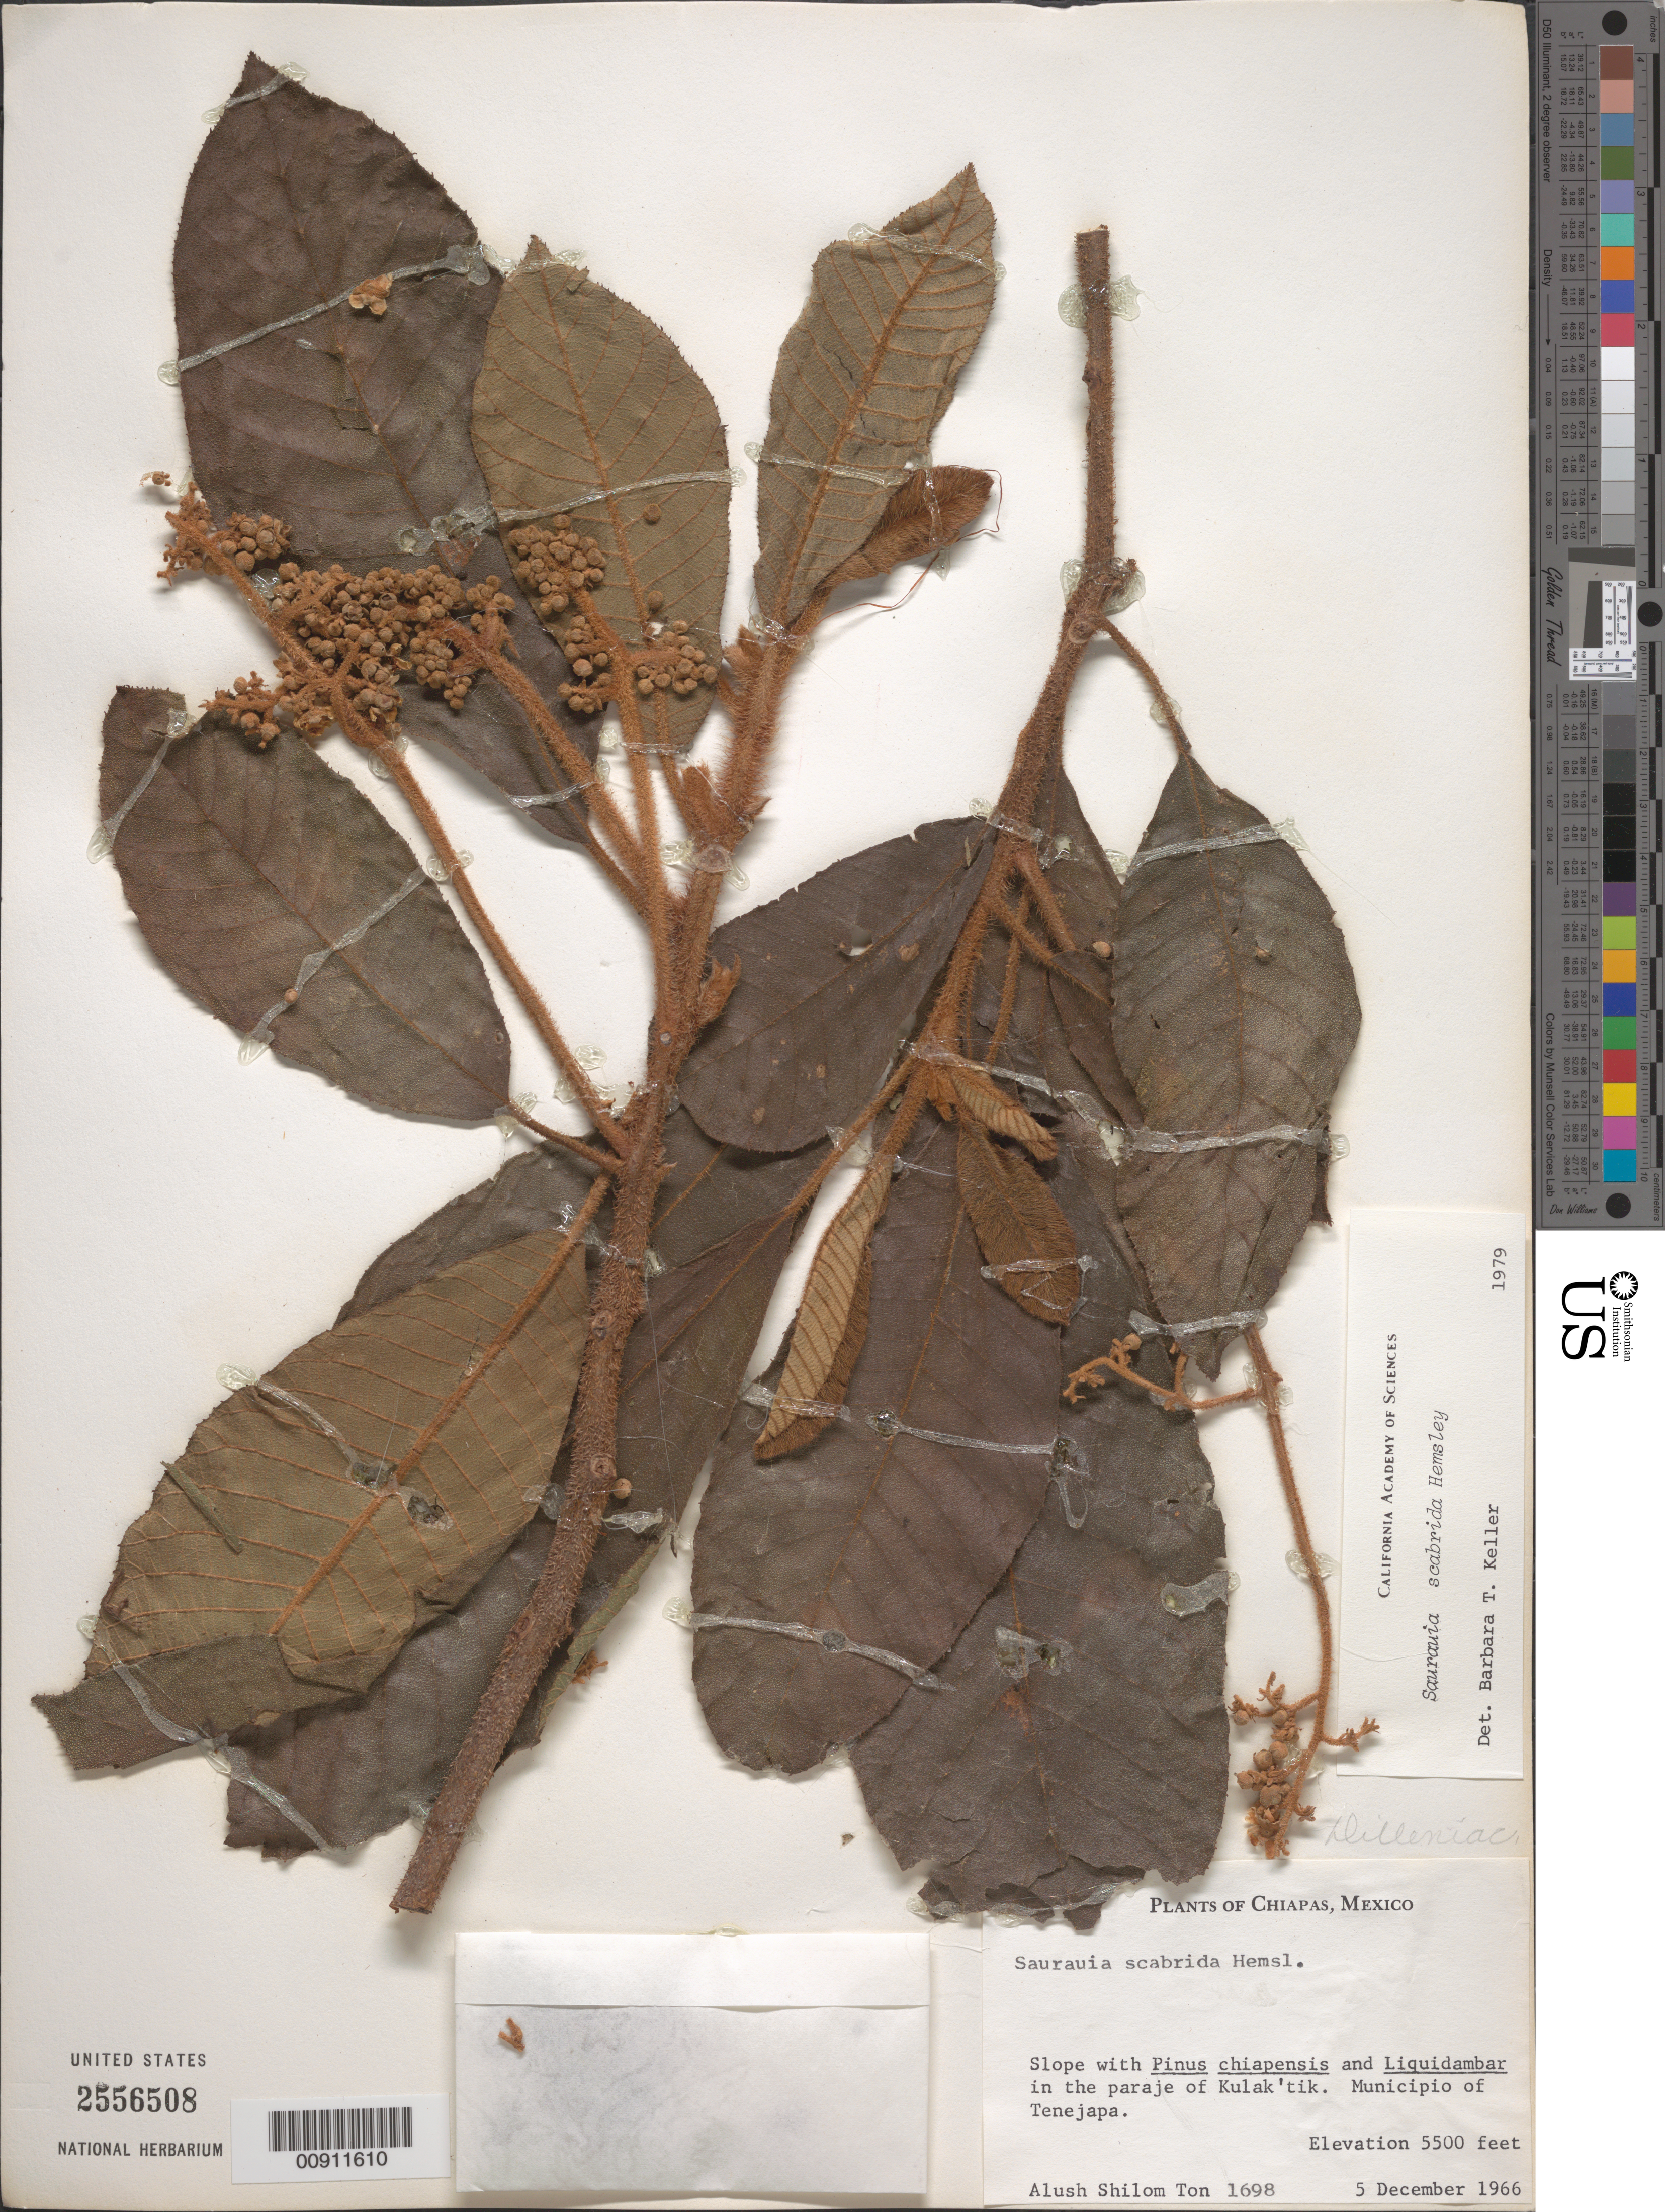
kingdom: Plantae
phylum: Tracheophyta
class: Magnoliopsida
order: Ericales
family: Actinidiaceae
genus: Saurauia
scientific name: Saurauia scabrida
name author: Hemsl.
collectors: A. Shilom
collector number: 1698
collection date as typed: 05 Dec 1966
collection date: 1966-12-05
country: Mexico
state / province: Chiapas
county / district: Tenejapa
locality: In the paraje of Kulak'tik. Municipio of Tenejapa, Chiapas.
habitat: Slope with Pinus chiapensis and Liquidambar.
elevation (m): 1676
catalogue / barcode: US 2556508